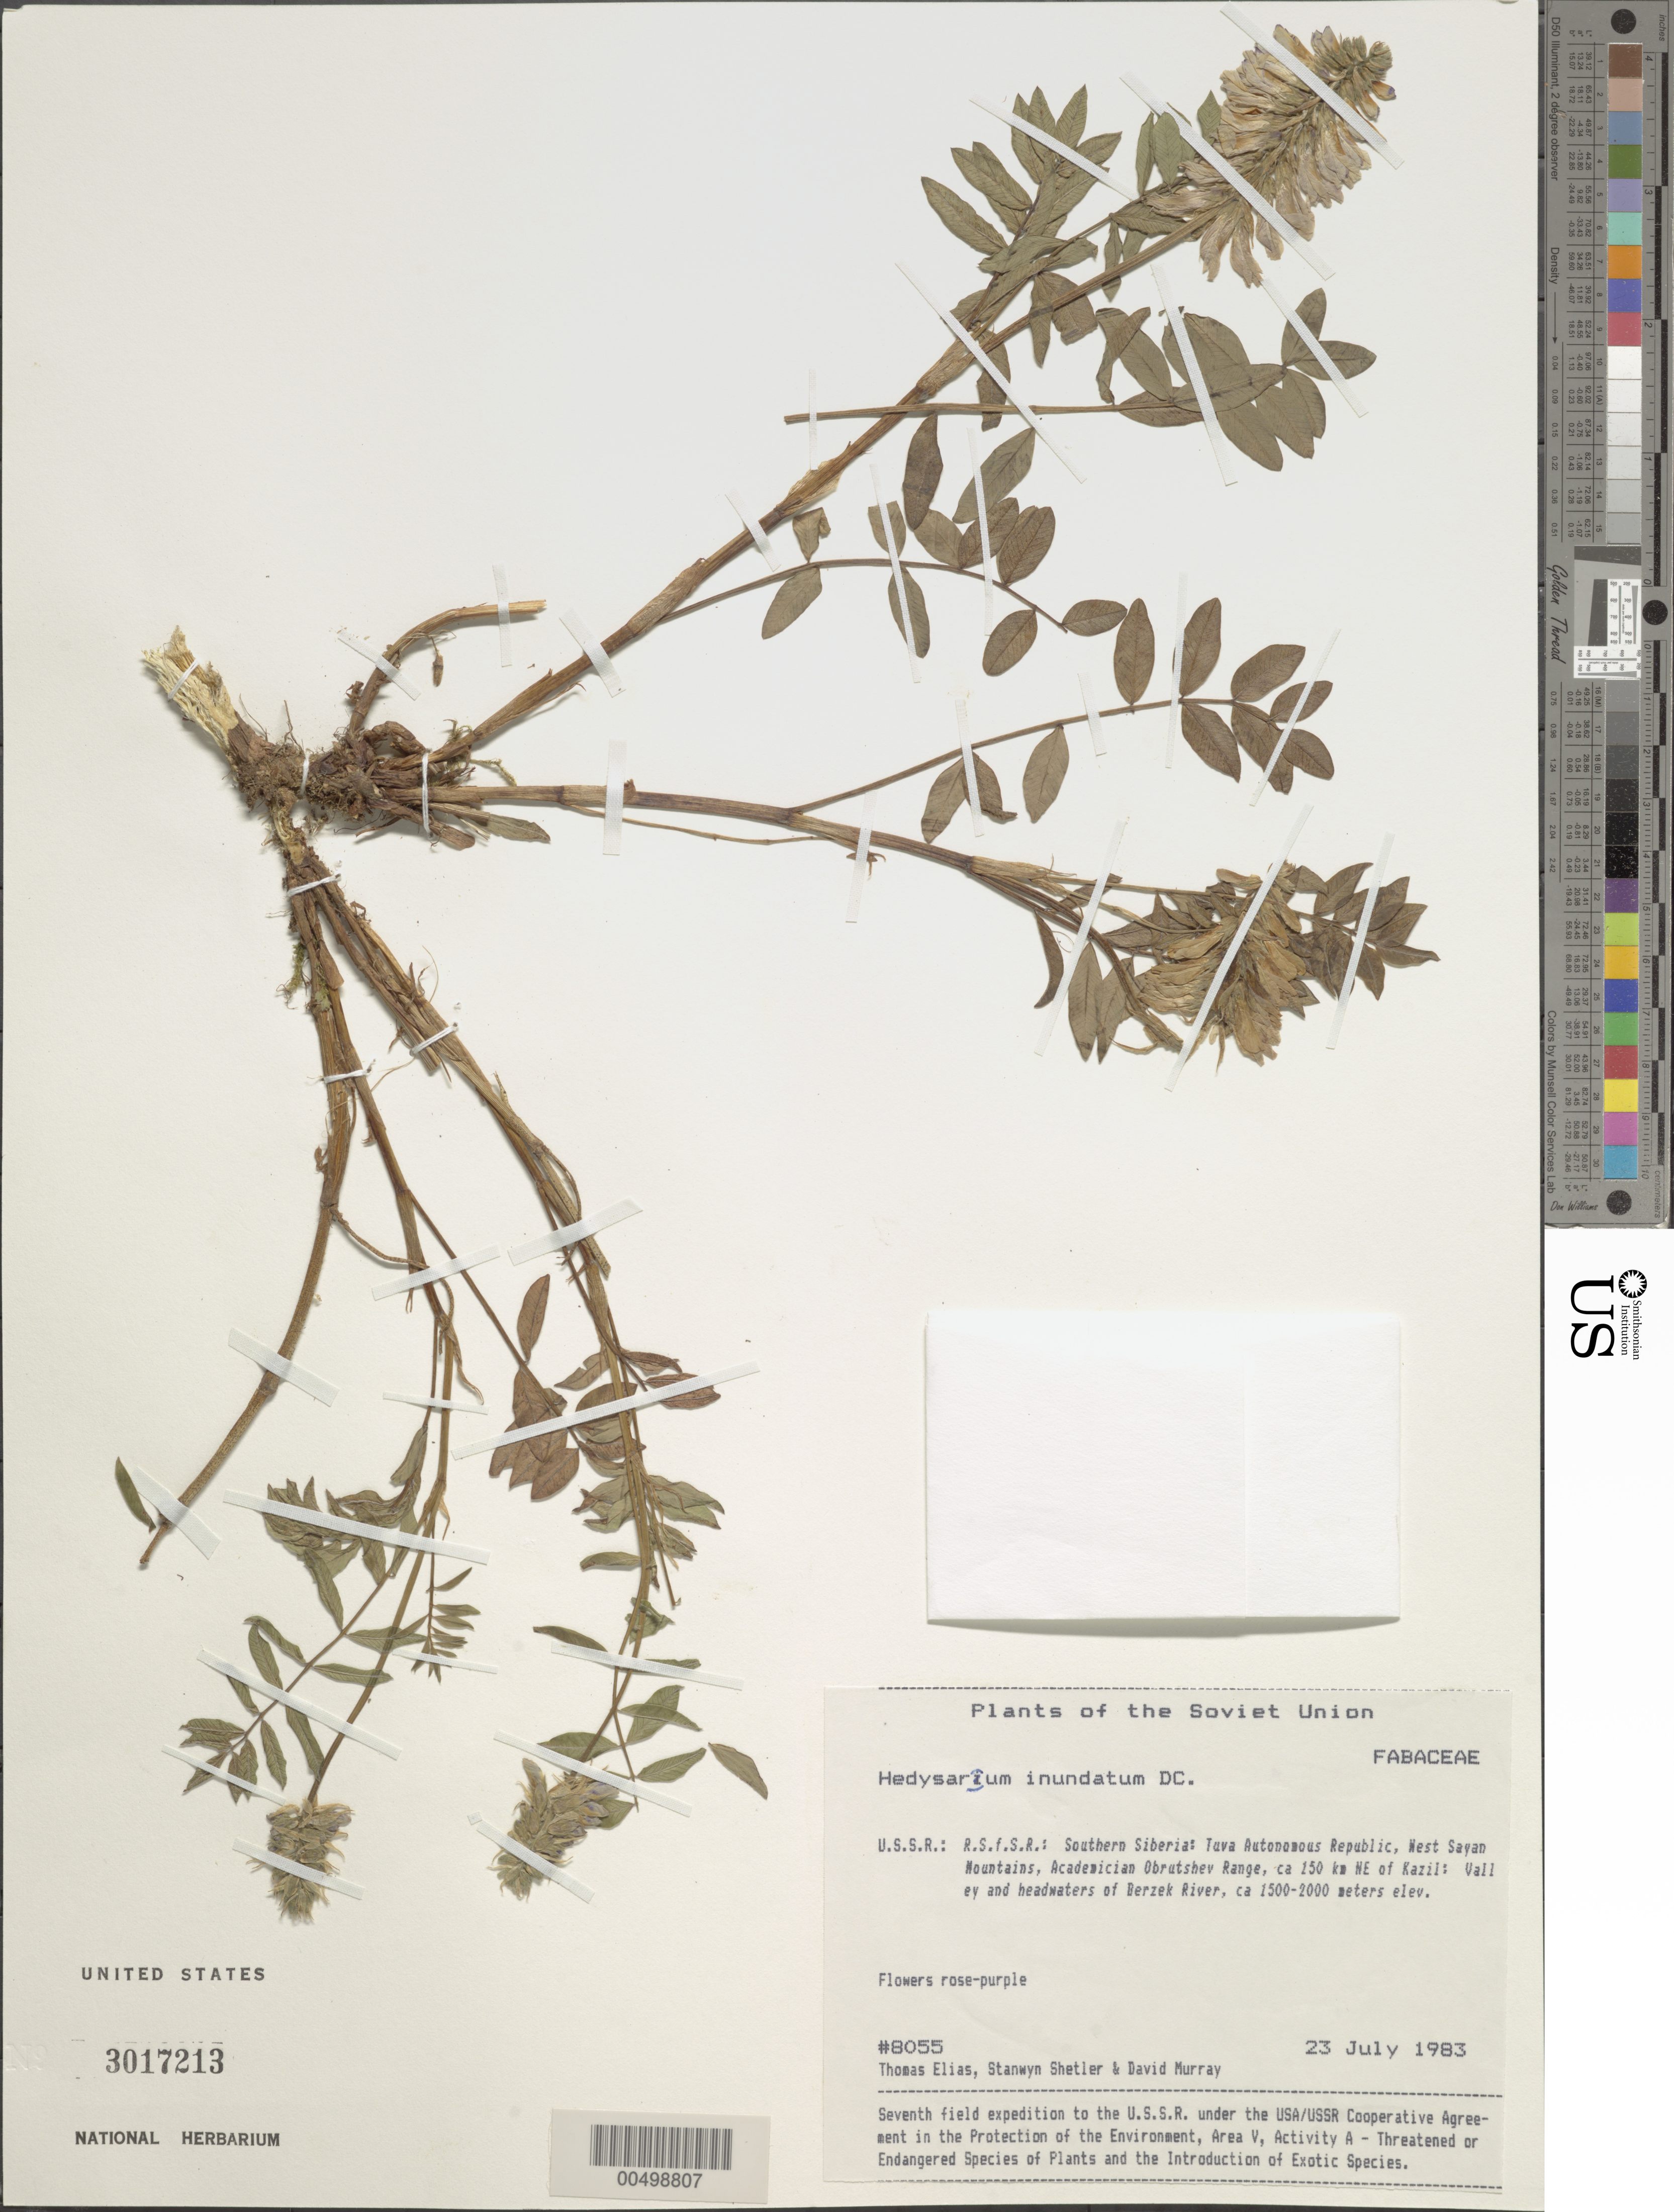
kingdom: Plantae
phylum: Tracheophyta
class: Magnoliopsida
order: Fabales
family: Fabaceae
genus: Hedysarum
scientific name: Hedysarum inundatum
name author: DC.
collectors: T. Elias, S. Shetler & D. F. Murray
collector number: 8055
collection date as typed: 23 Jul 1983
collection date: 1983-07-23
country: Russian Federation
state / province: Tuva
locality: West Sayan Mountains, Academicien Obrutshev Range, ca. 150 km NE of Kazil [Kyzyl], valley and headwaters of Derzek River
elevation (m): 1500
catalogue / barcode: US 3017213